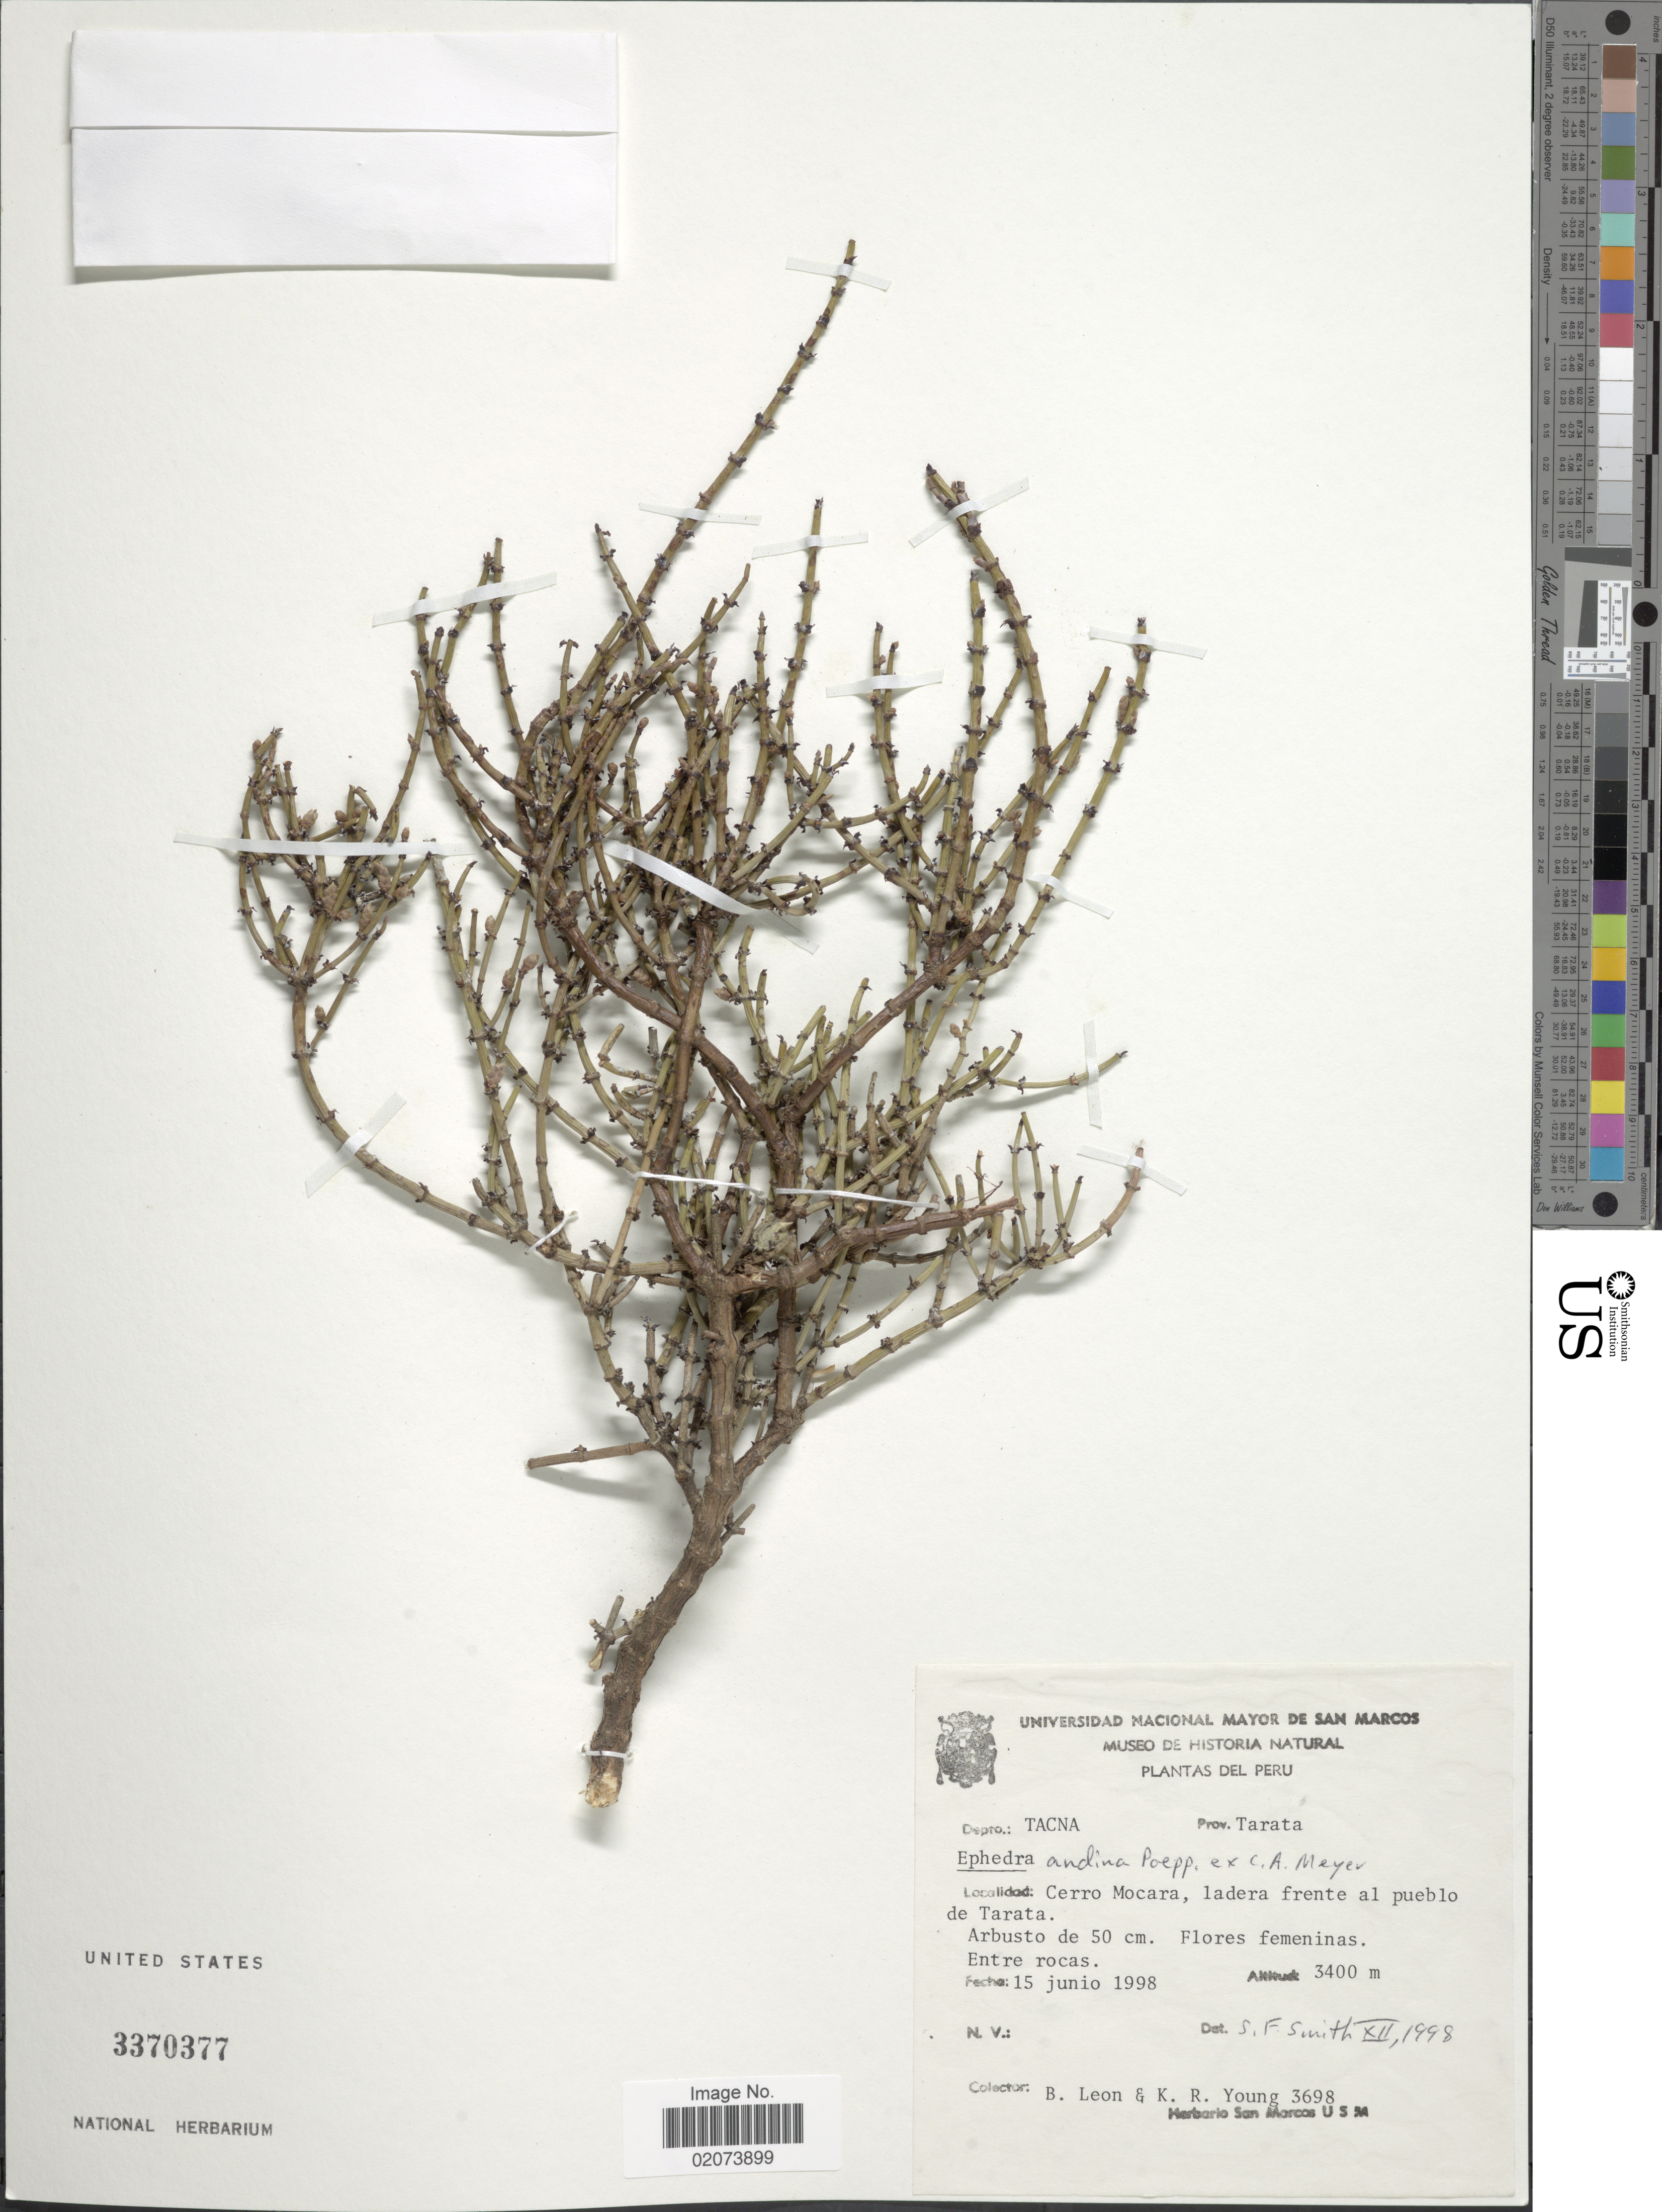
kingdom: Plantae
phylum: Tracheophyta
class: Gnetopsida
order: Ephedrales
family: Ephedraceae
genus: Ephedra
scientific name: Ephedra chilensis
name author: C. Presl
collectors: B. León & K. Young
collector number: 3698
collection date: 1998-06-15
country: Peru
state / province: Tacna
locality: Prov. Tarata, Cerro Mocara, ladera frente al pueblo de Tarata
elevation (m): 3400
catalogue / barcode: US 3370377